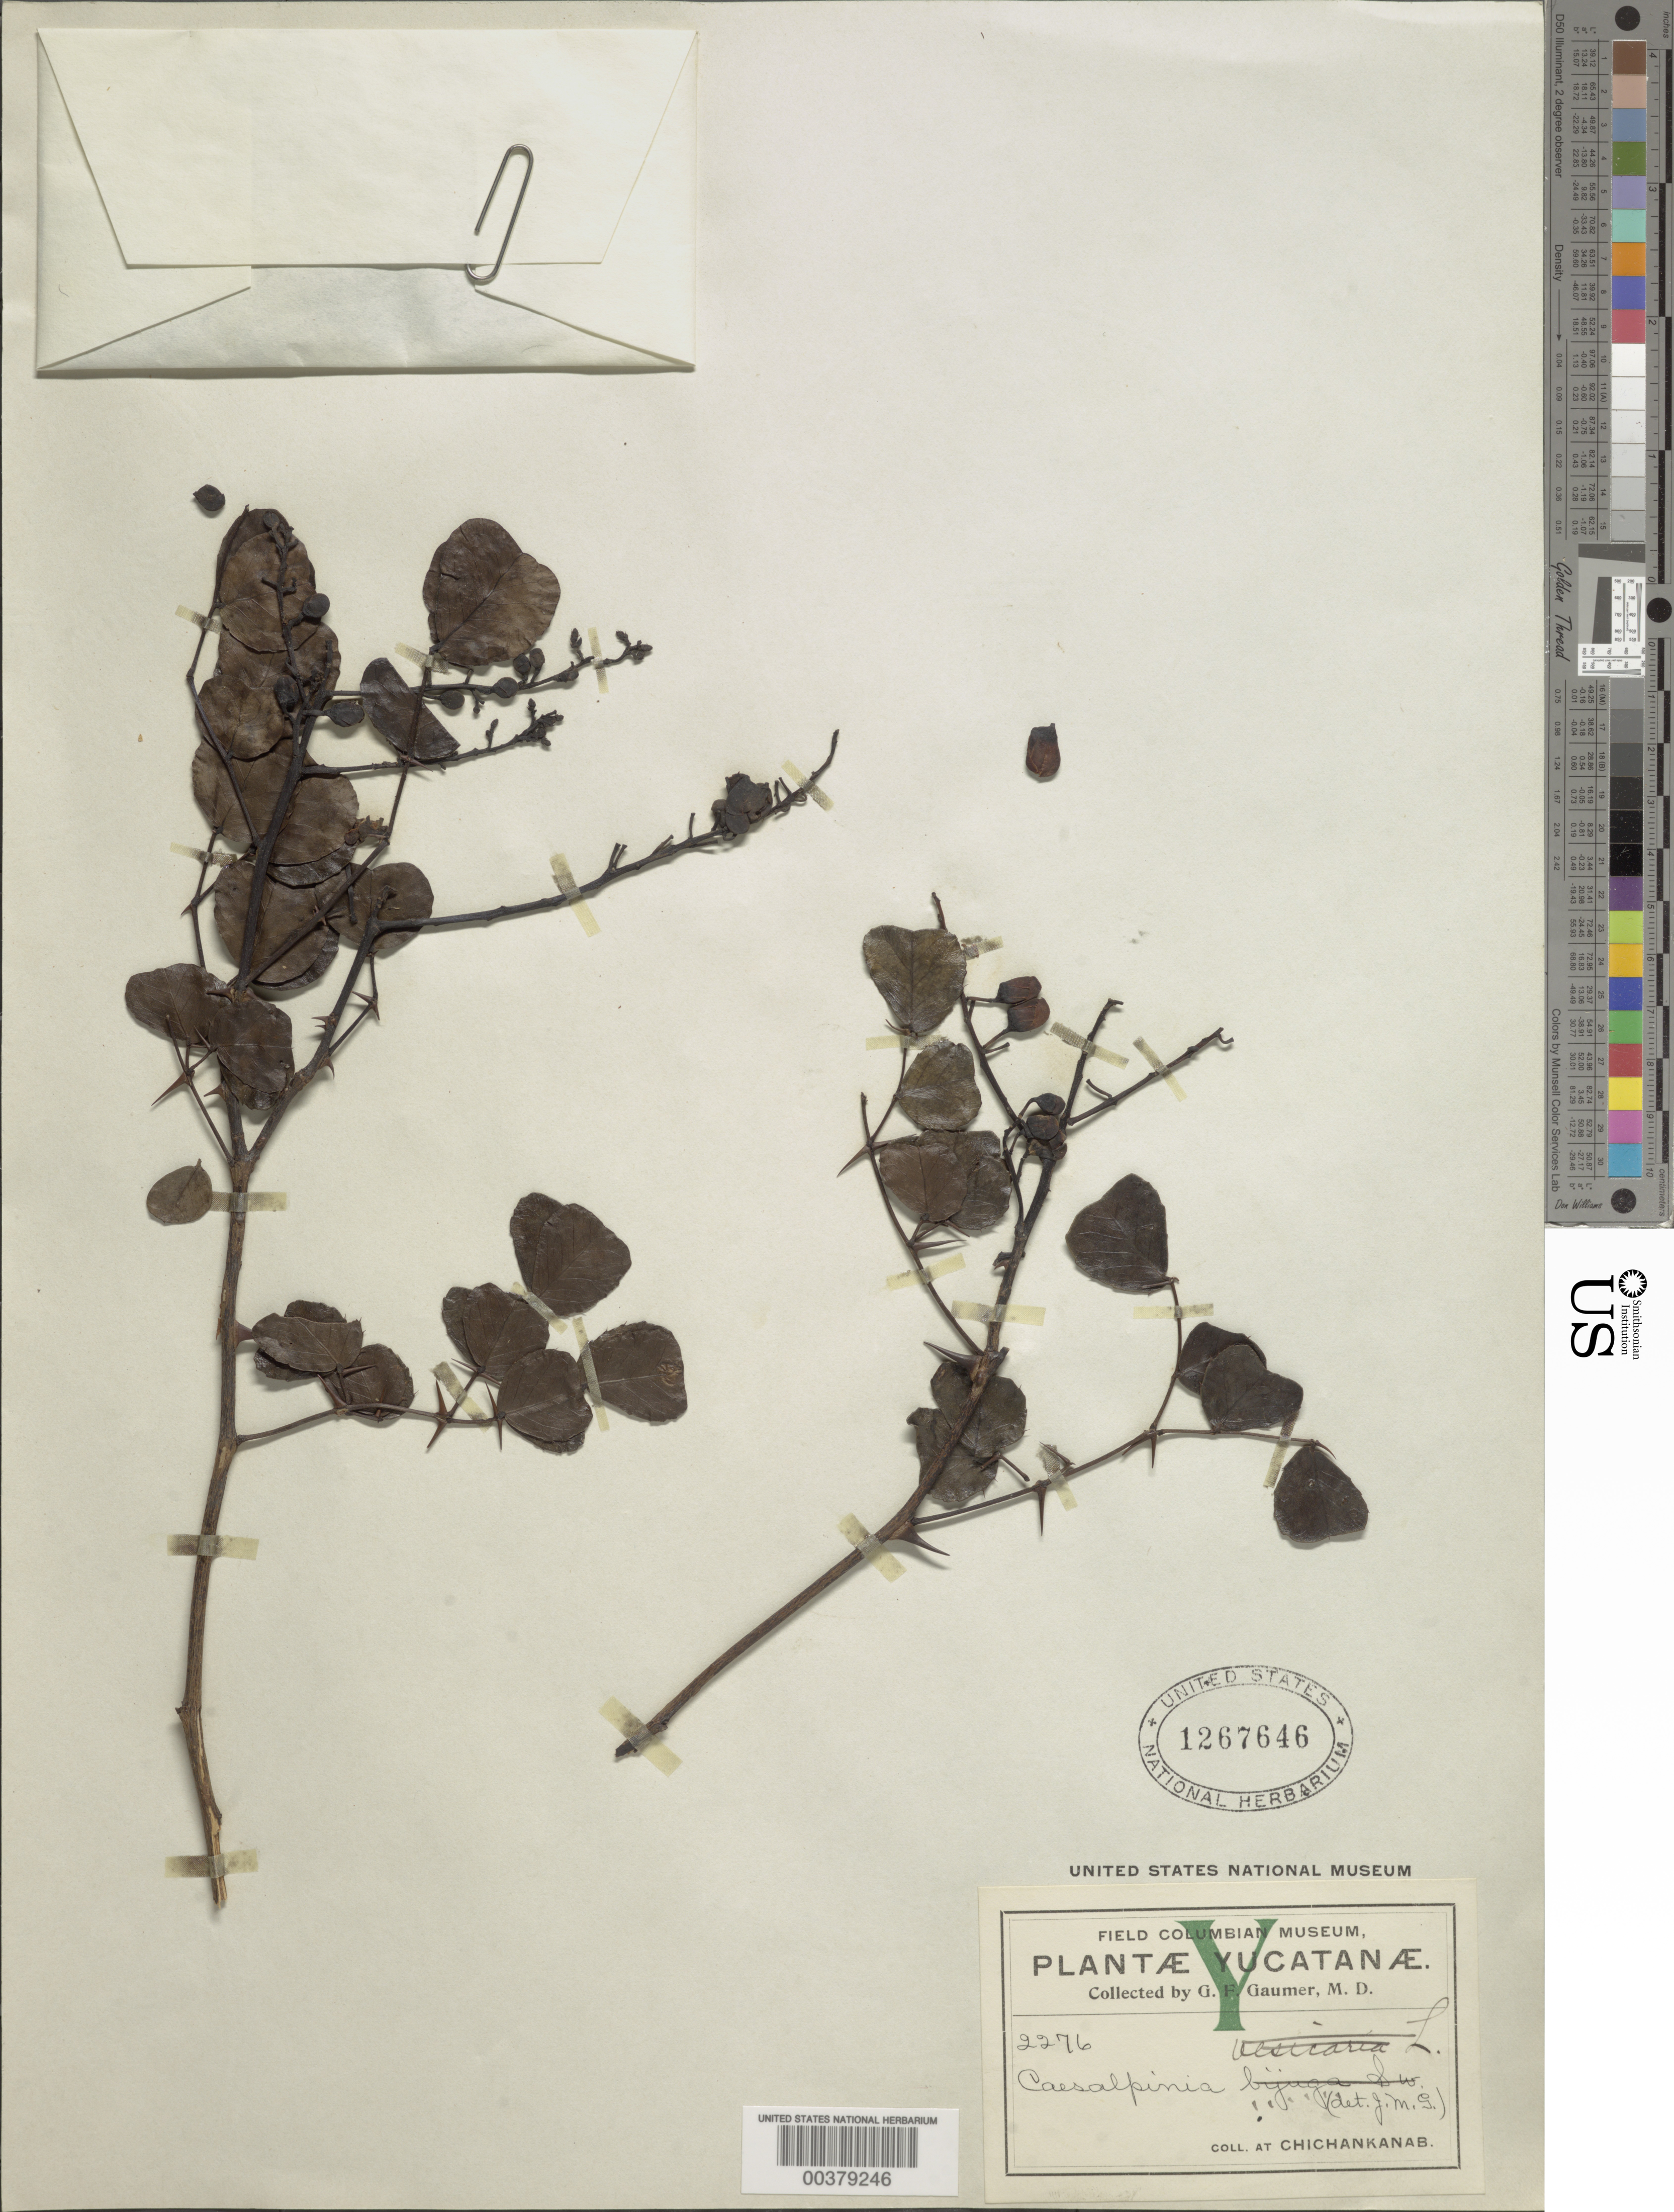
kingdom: Plantae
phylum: Tracheophyta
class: Magnoliopsida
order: Fabales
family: Fabaceae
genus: Tara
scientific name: Tara vesicaria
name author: (L.) Molinari et al.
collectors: G. F. Gaumer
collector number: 2276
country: Mexico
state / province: Yucatán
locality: At Chichankanab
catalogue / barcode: US 1267646